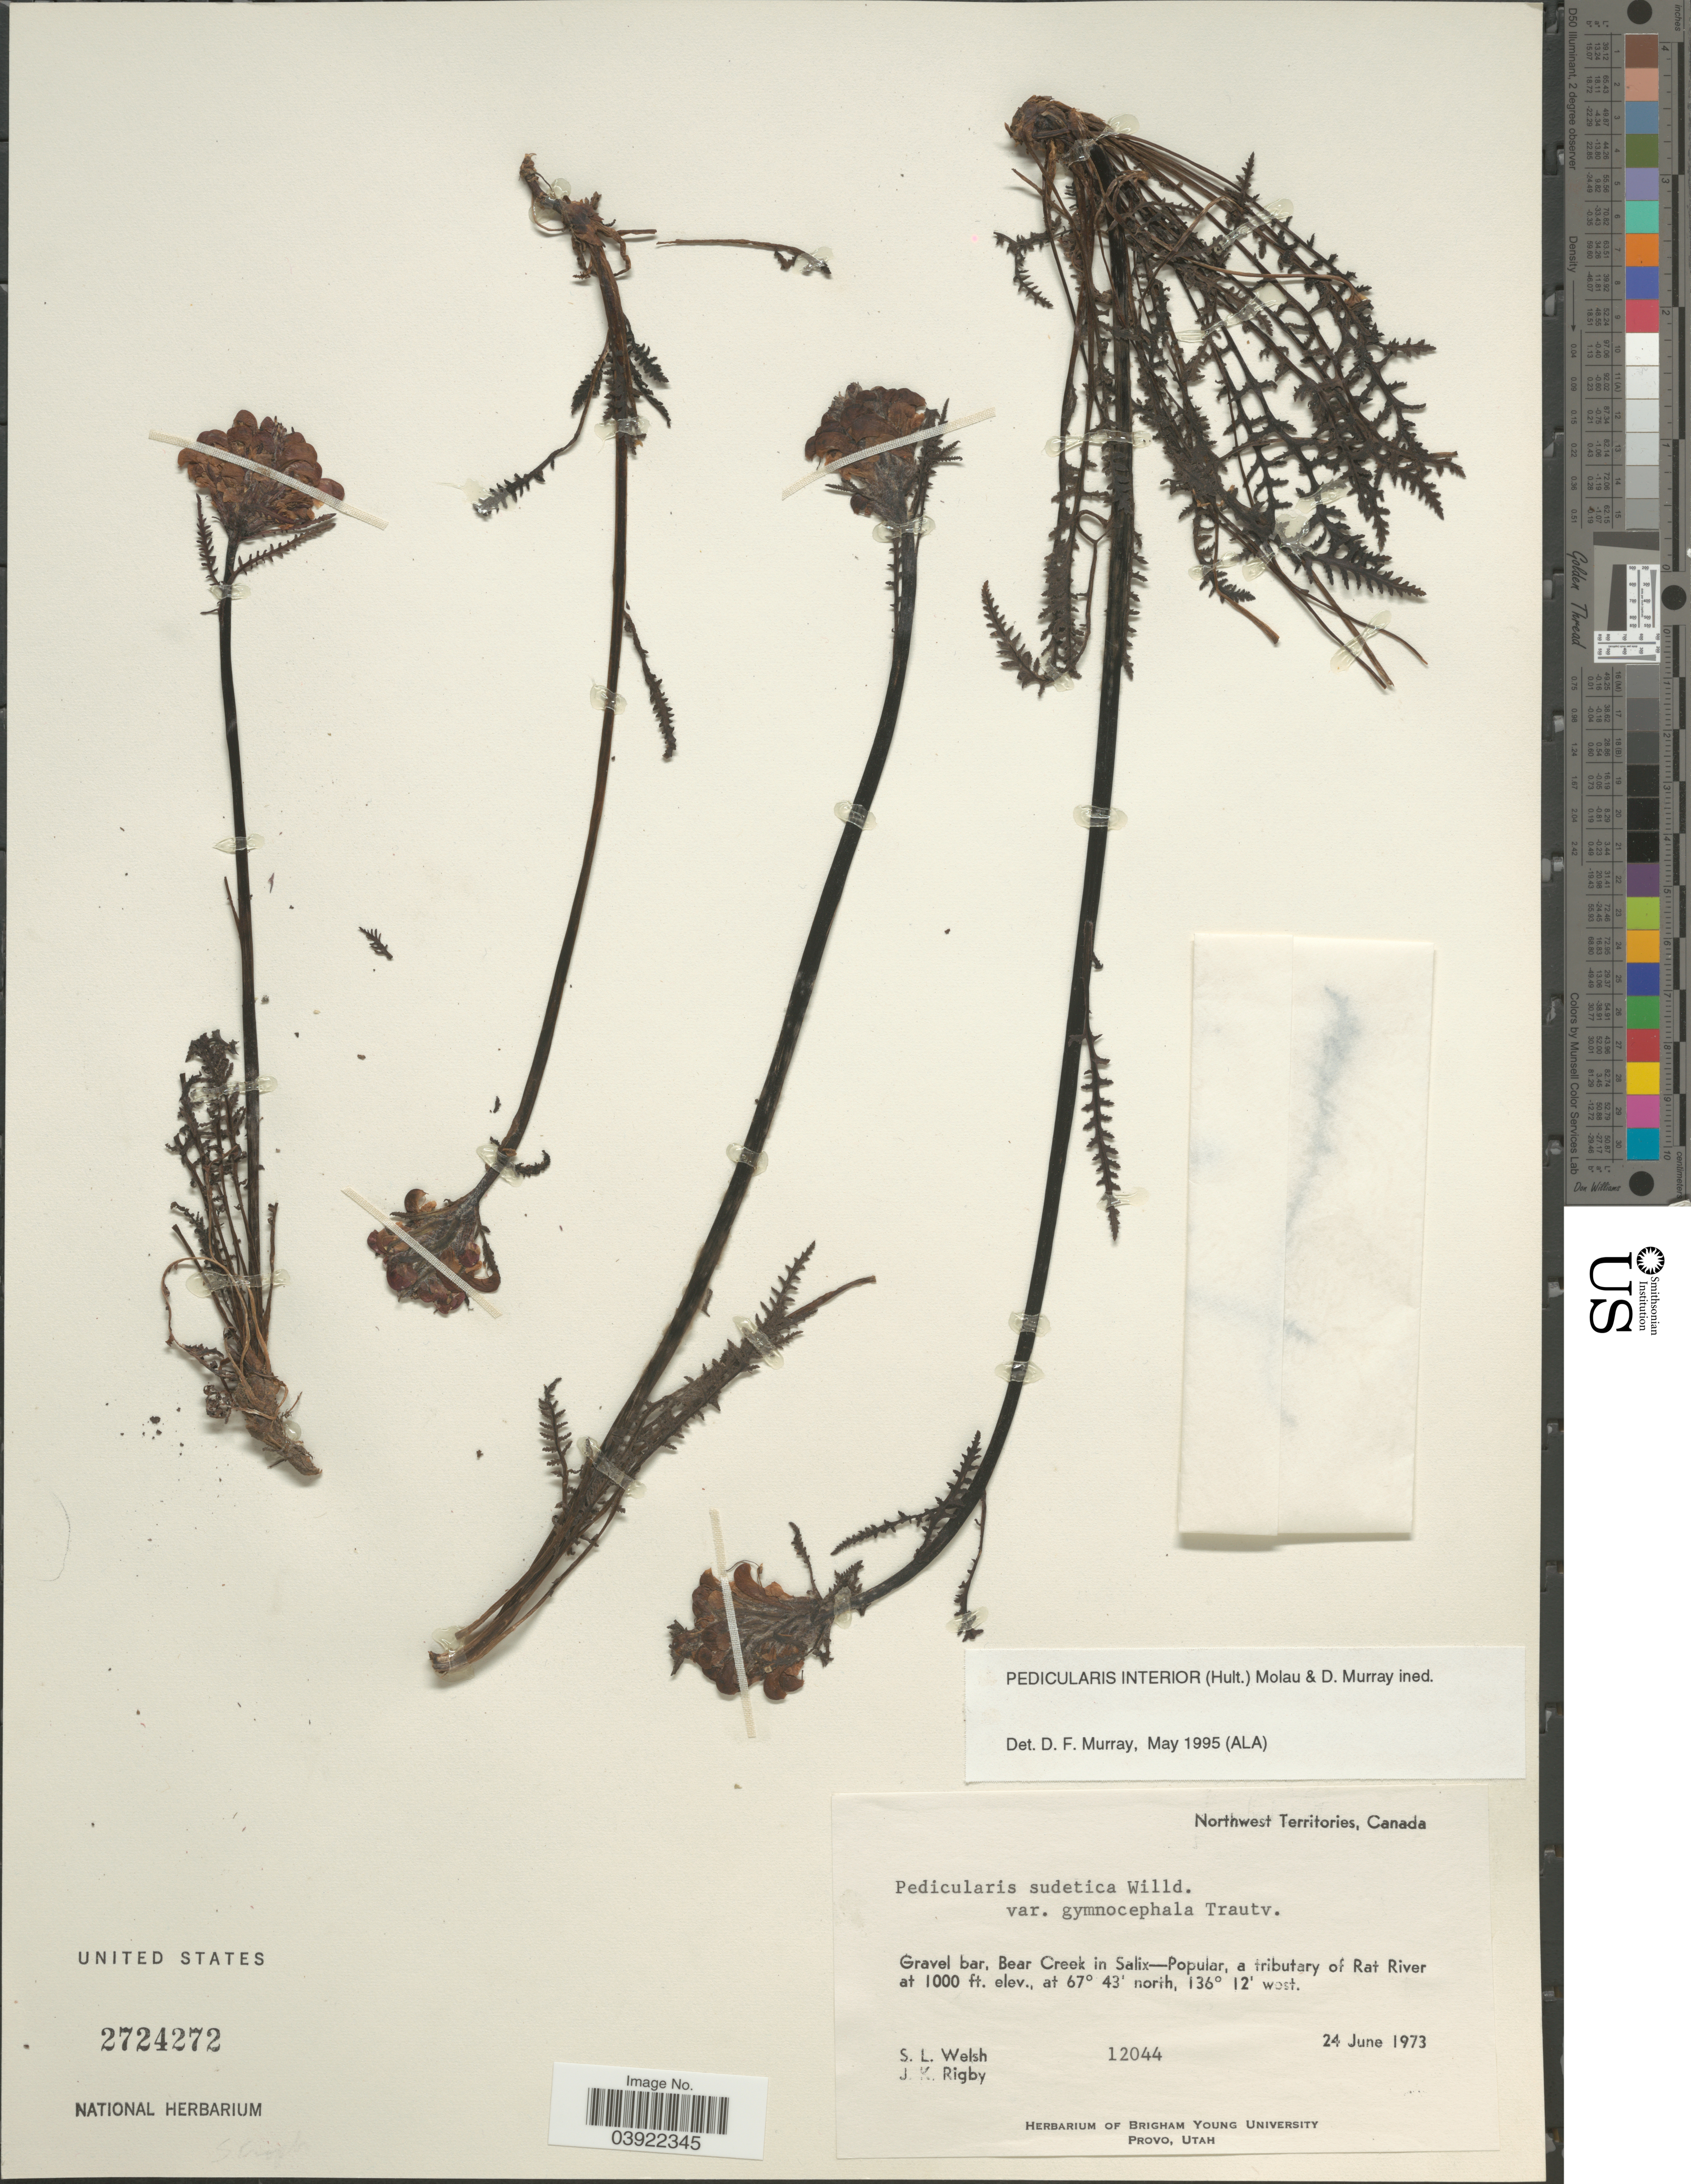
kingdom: Plantae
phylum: Tracheophyta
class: Magnoliopsida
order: Lamiales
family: Orobanchaceae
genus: Pedicularis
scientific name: Pedicularis interior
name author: (Hultén) Molau & D.F. Murray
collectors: S. Welsh & J. Rigby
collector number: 12044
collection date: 1973-06-24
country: Canada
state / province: Northwest Territories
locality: Gravel bar, Bear Creek in Salix-Popular, a tributary of Rat River.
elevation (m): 305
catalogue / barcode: US 2724272